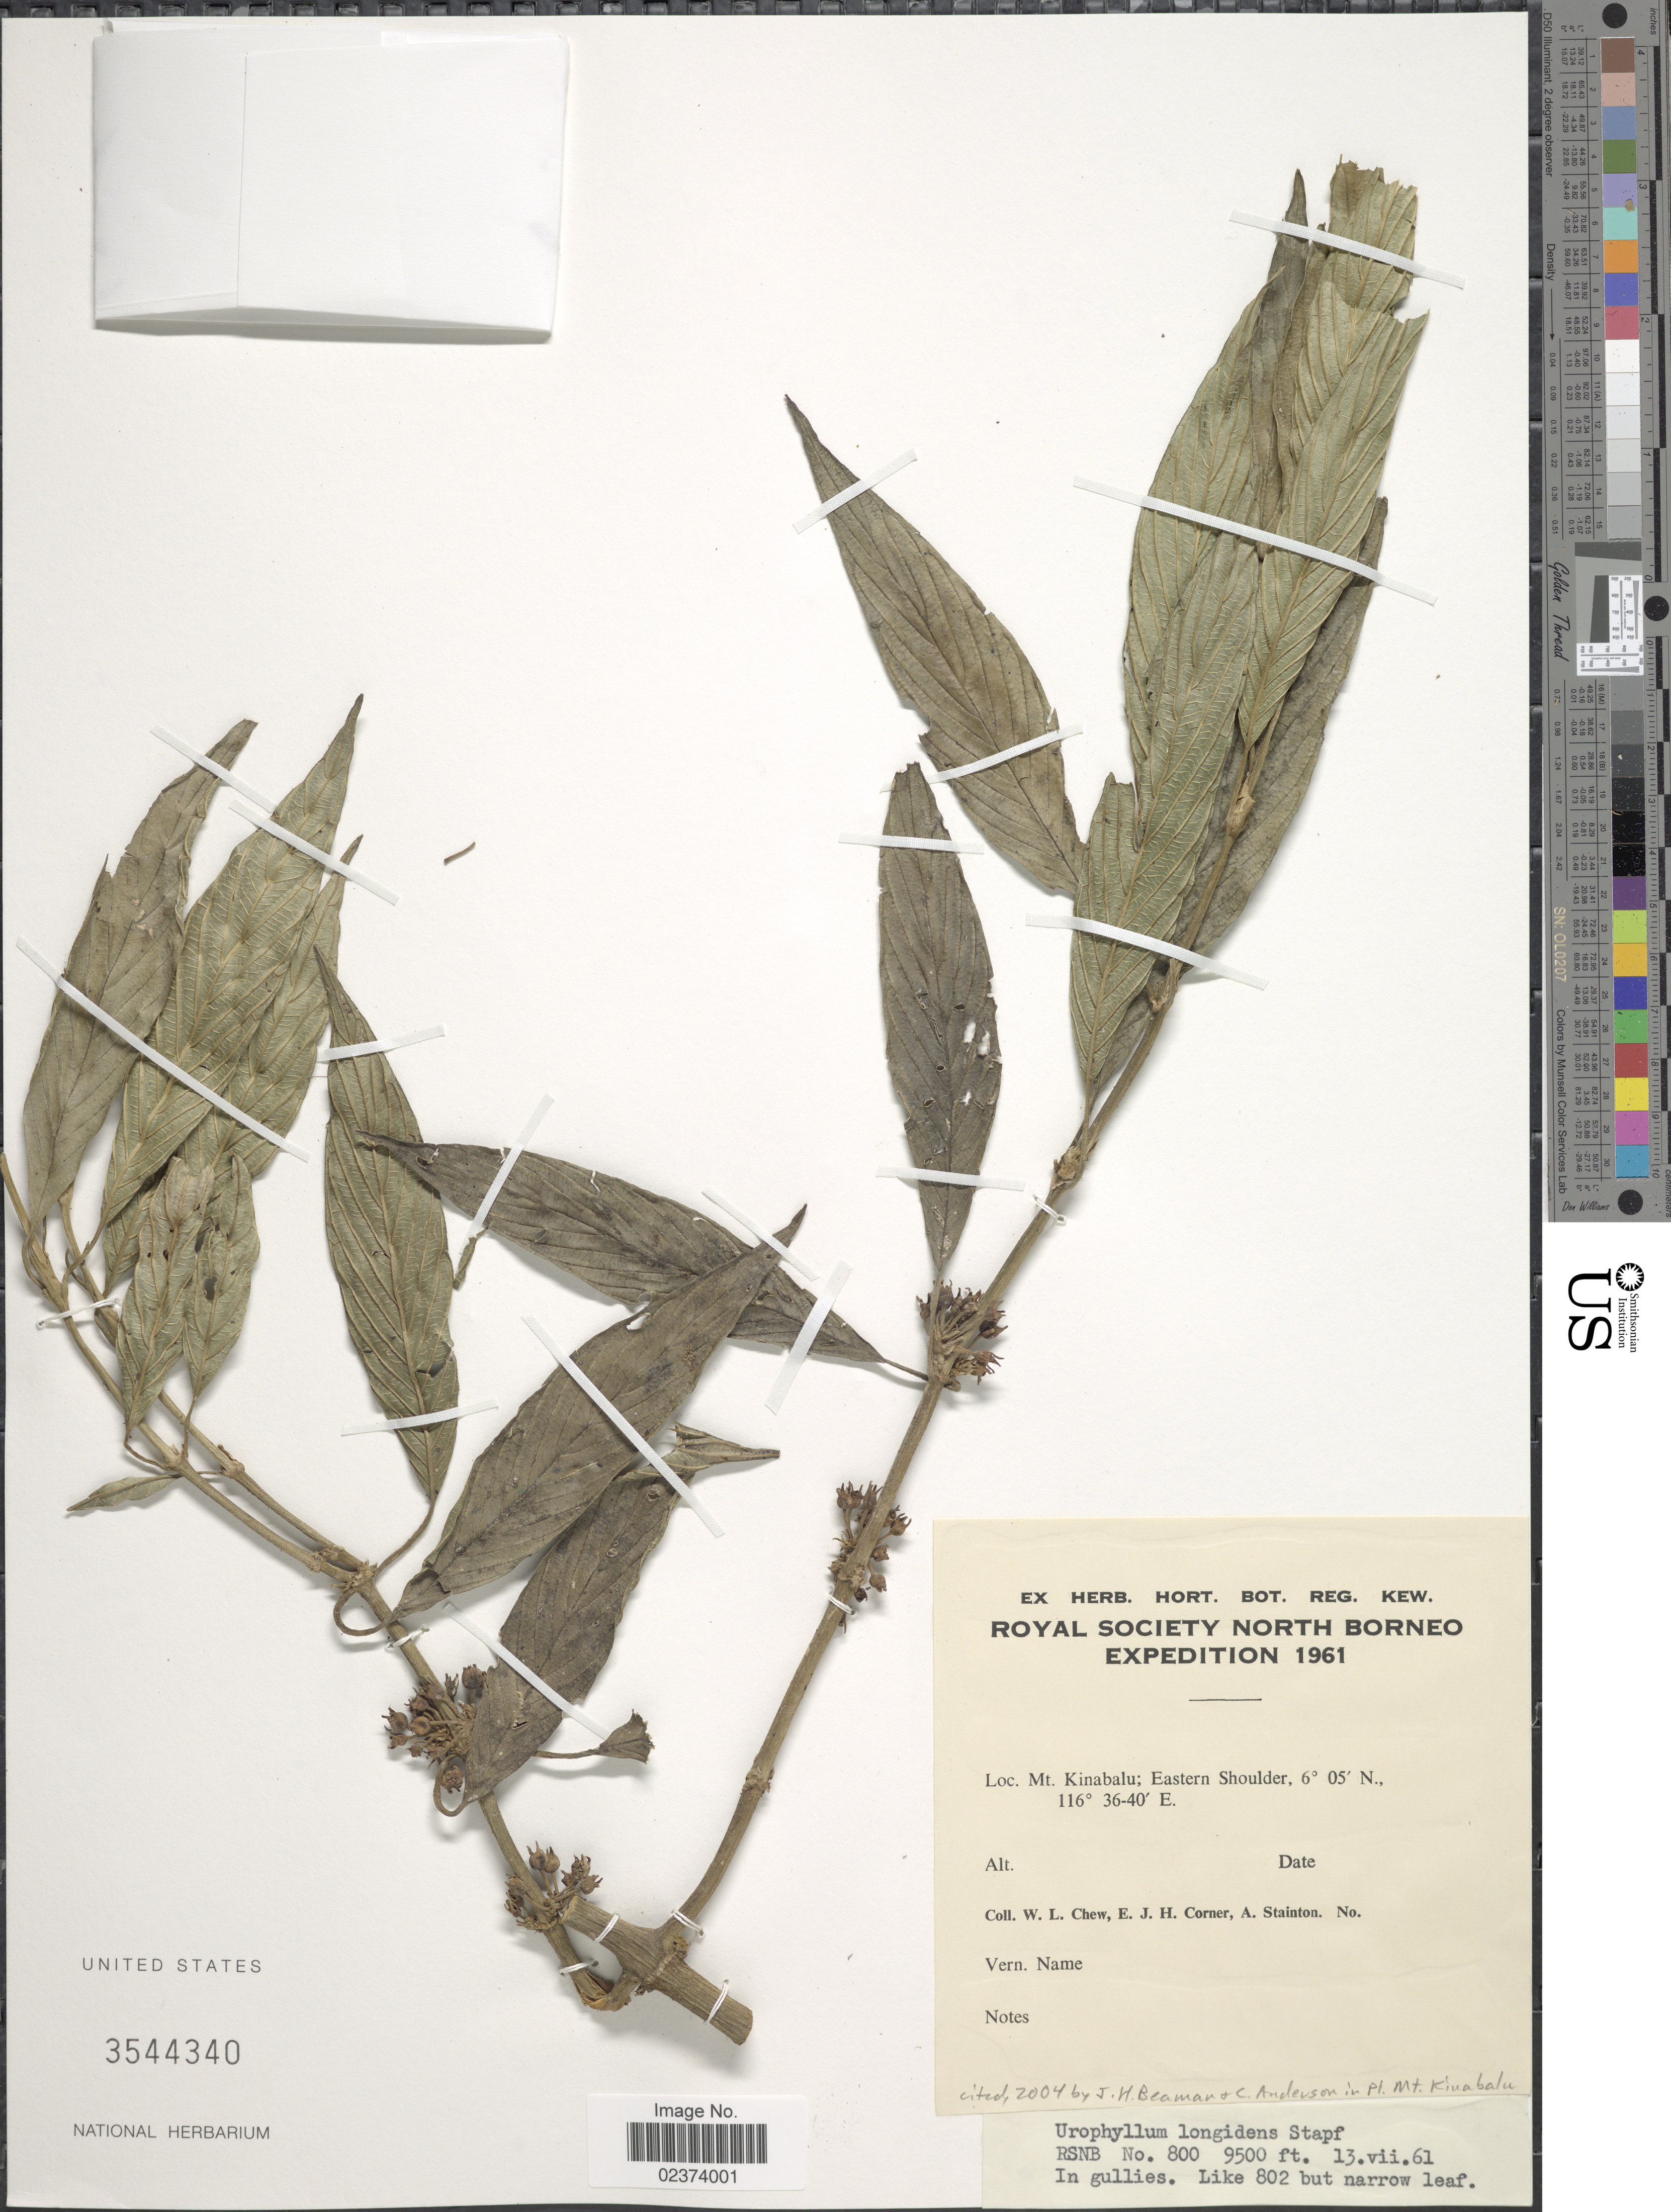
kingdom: Plantae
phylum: Tracheophyta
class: Magnoliopsida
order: Gentianales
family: Rubiaceae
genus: Urophyllum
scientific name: Urophyllum longidens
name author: Stapf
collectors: W. Chew, E. Corner & A. Stainton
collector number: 800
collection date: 1961-07-13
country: Malaysia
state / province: Sabah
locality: North Borneo, Mt. Kinabalu; Eastern Shoulder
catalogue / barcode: US 3544340